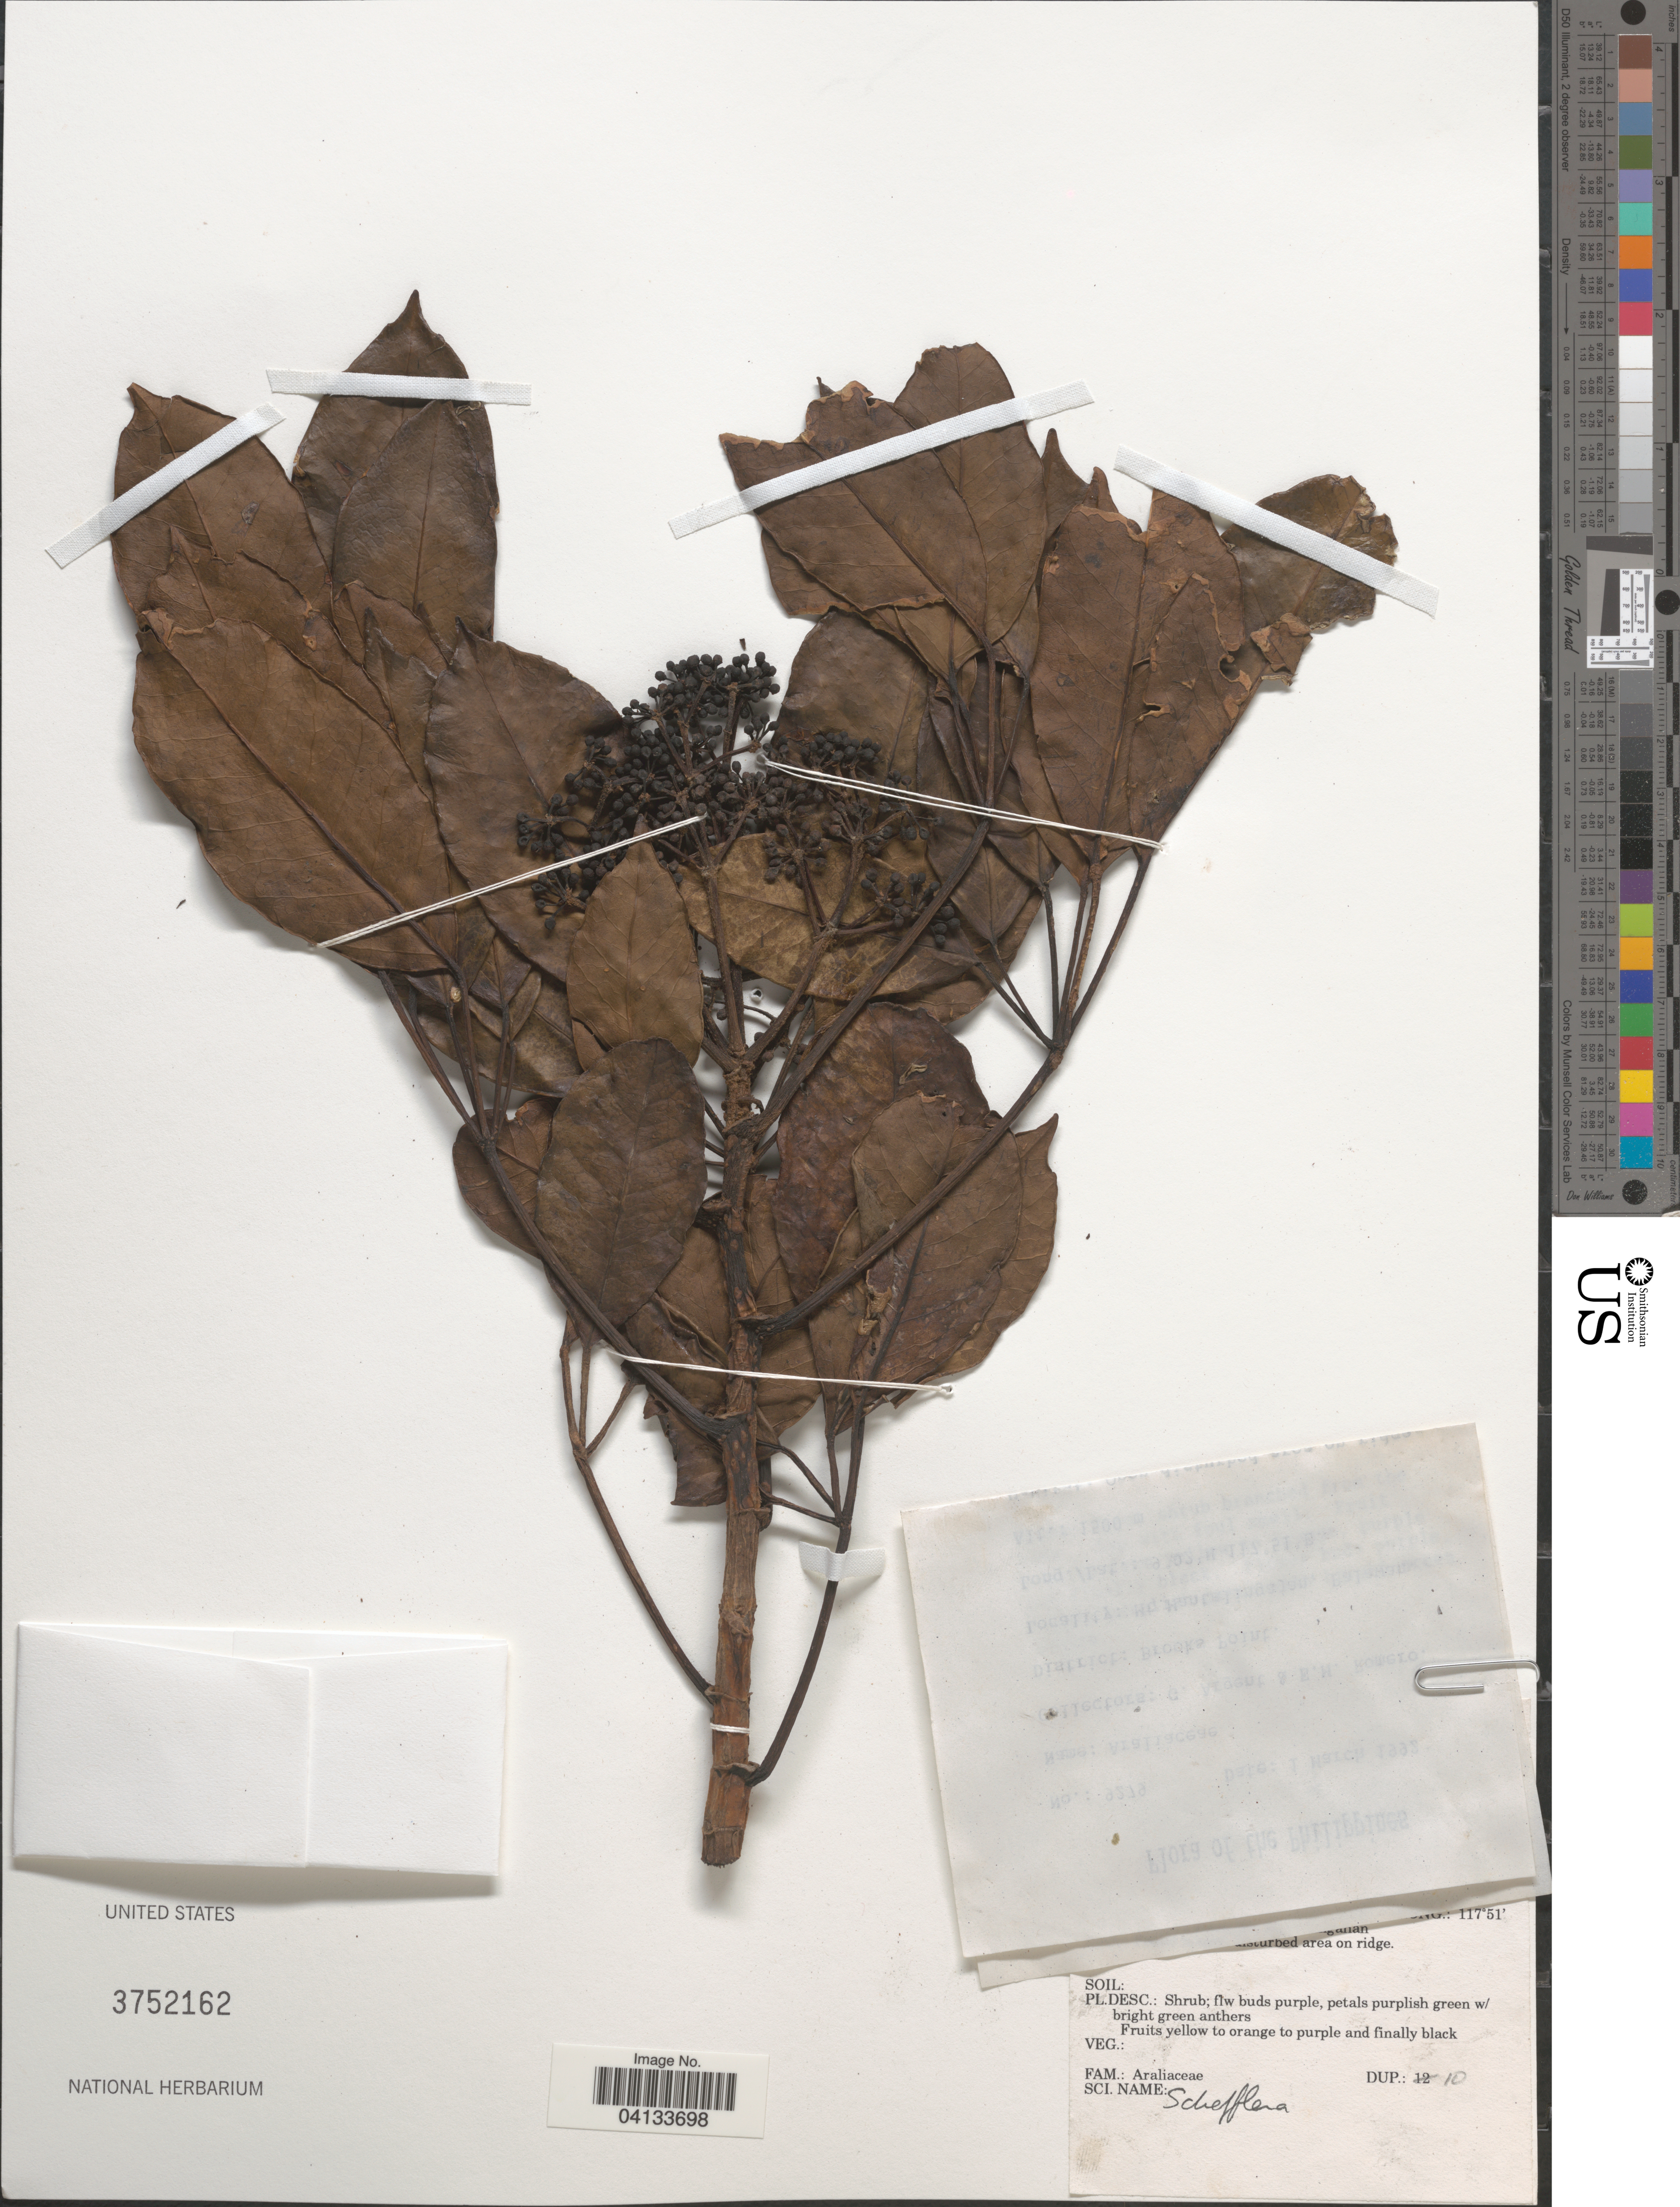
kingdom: Plantae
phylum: Tracheophyta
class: Magnoliopsida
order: Apiales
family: Araliaceae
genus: Schefflera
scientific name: Schefflera sp.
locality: [illegible text]an [illegible text]urbed area on ridge.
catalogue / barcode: US 3752162